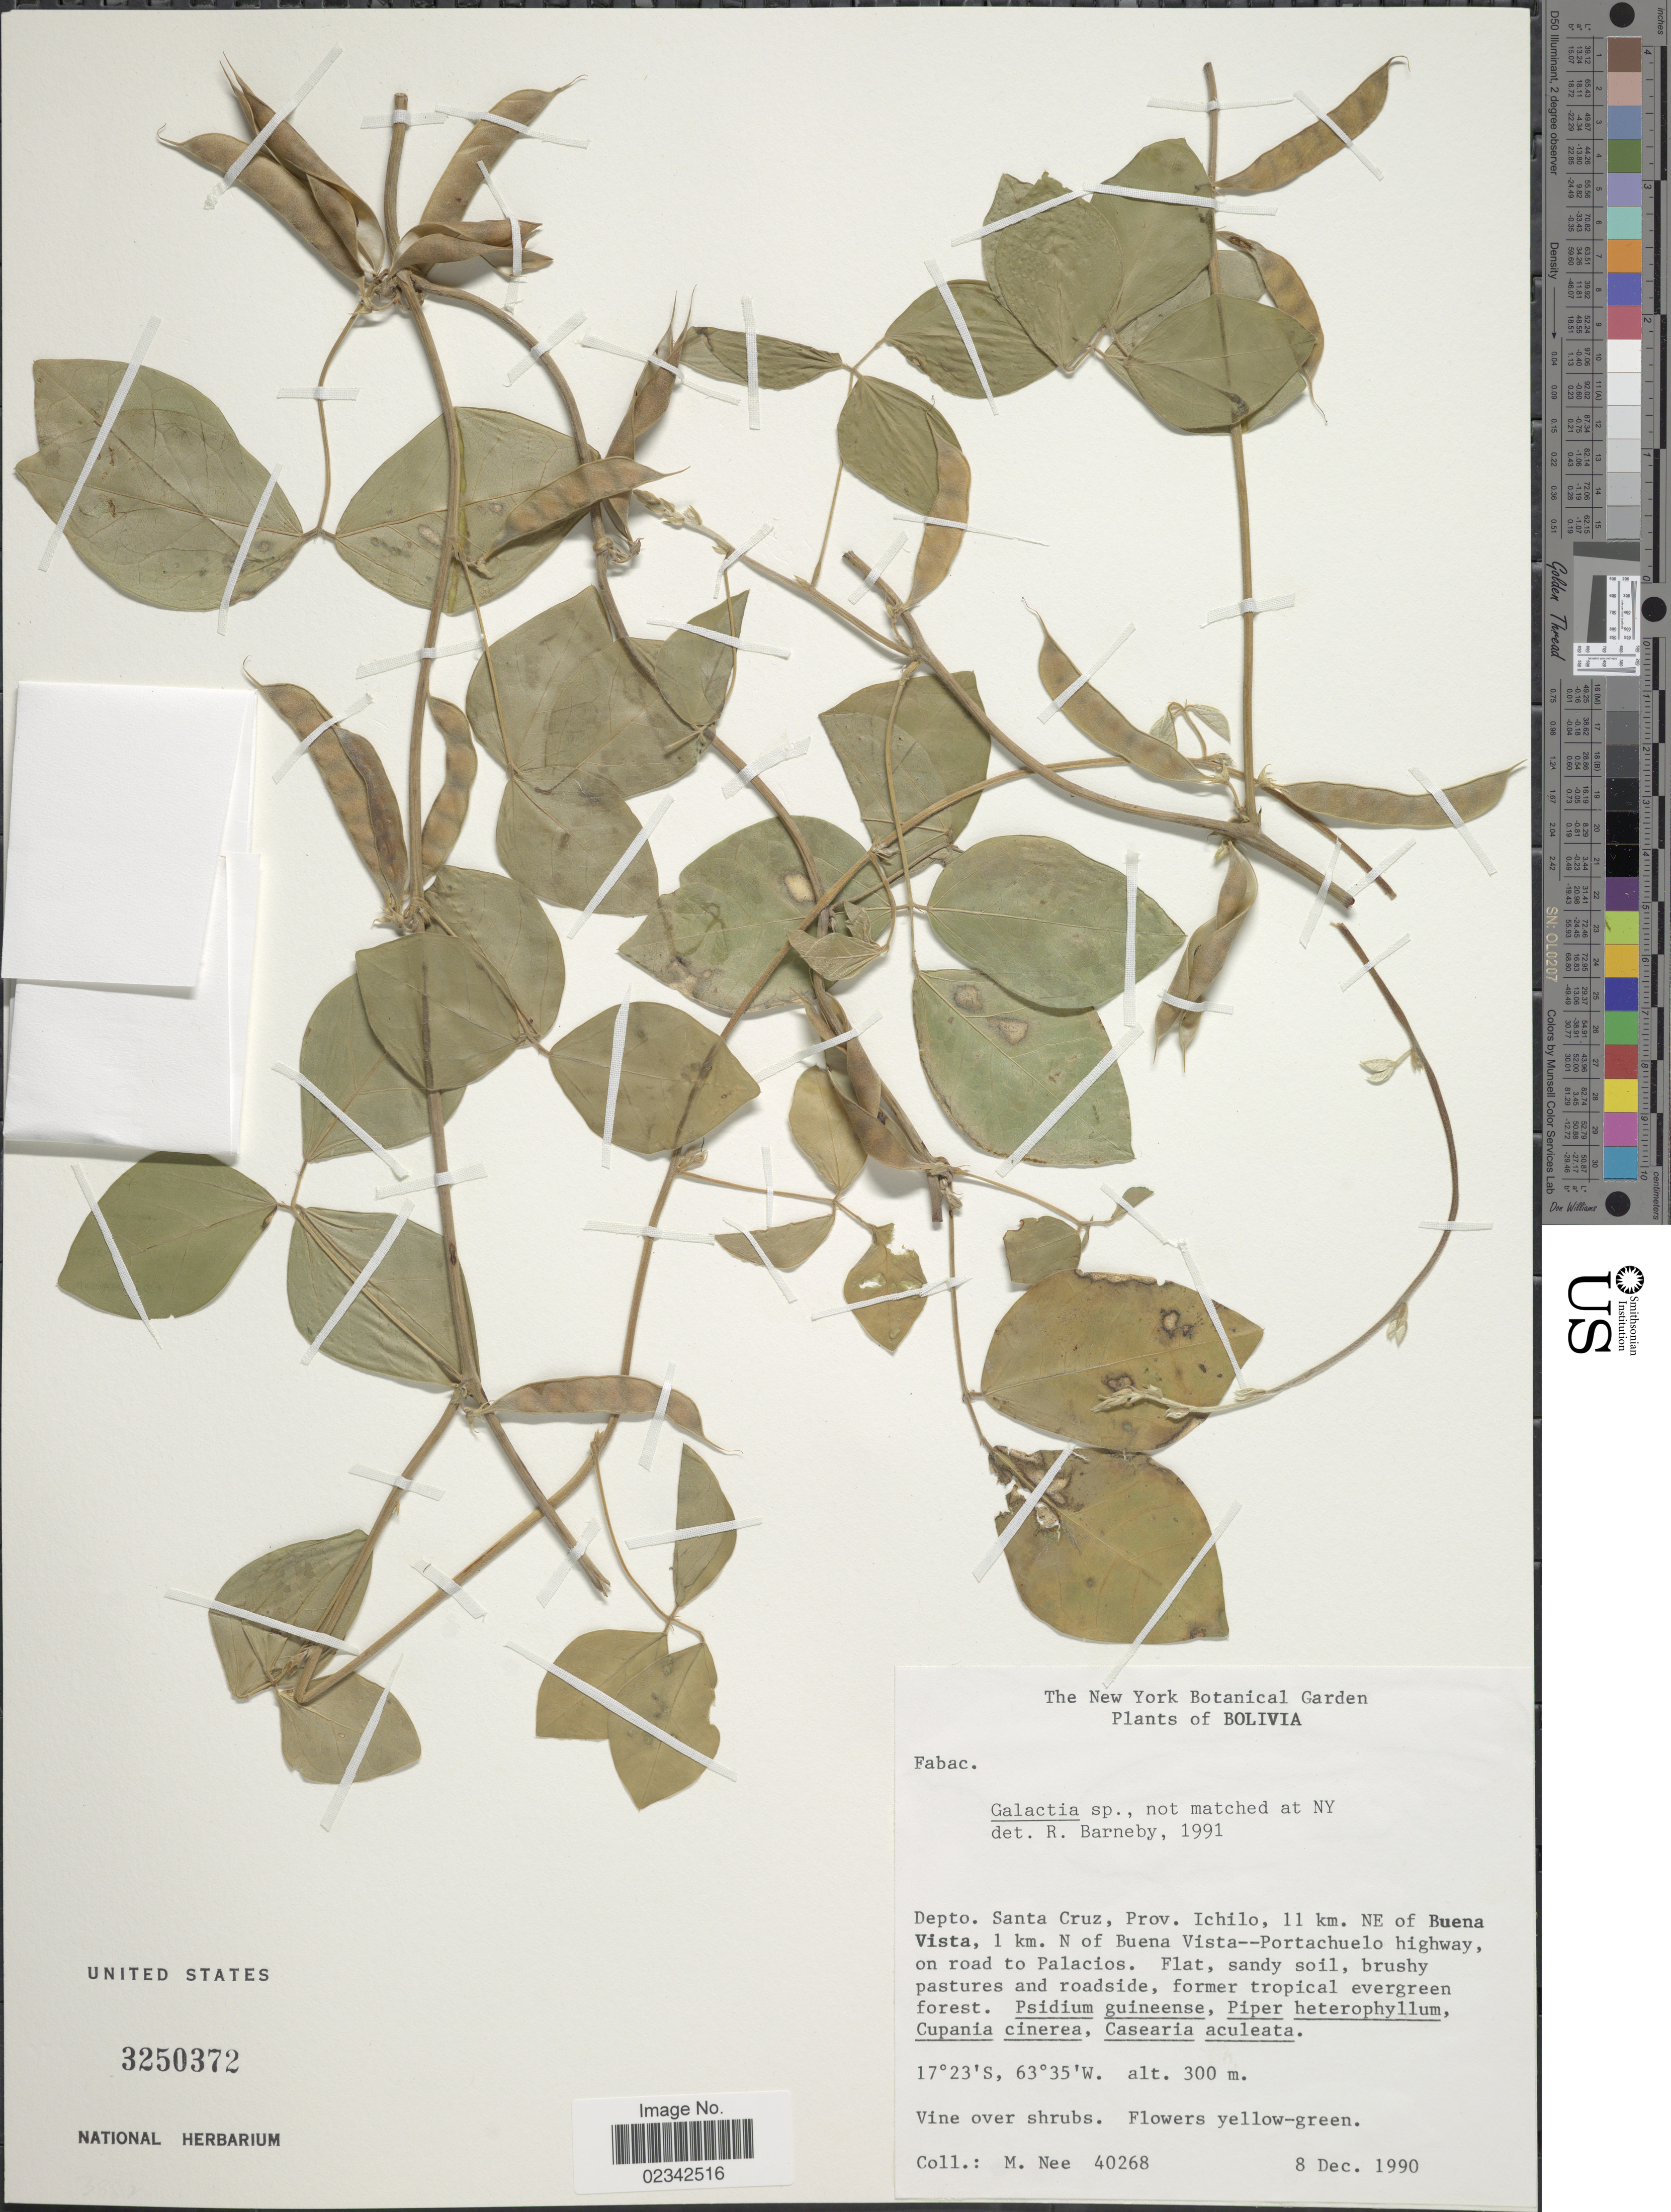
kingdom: Plantae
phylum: Tracheophyta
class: Magnoliopsida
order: Fabales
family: Fabaceae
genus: Galactia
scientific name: Galactia sp.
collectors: M. Nee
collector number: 40268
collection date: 1990-12-08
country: Bolivia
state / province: Santa Cruz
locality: Prov. Ichildo, 11 km. NE of Buena Vista, 1 km. N. of Buena Vista, Partachuelo highway, on road to Palacios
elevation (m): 300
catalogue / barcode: US 3250372